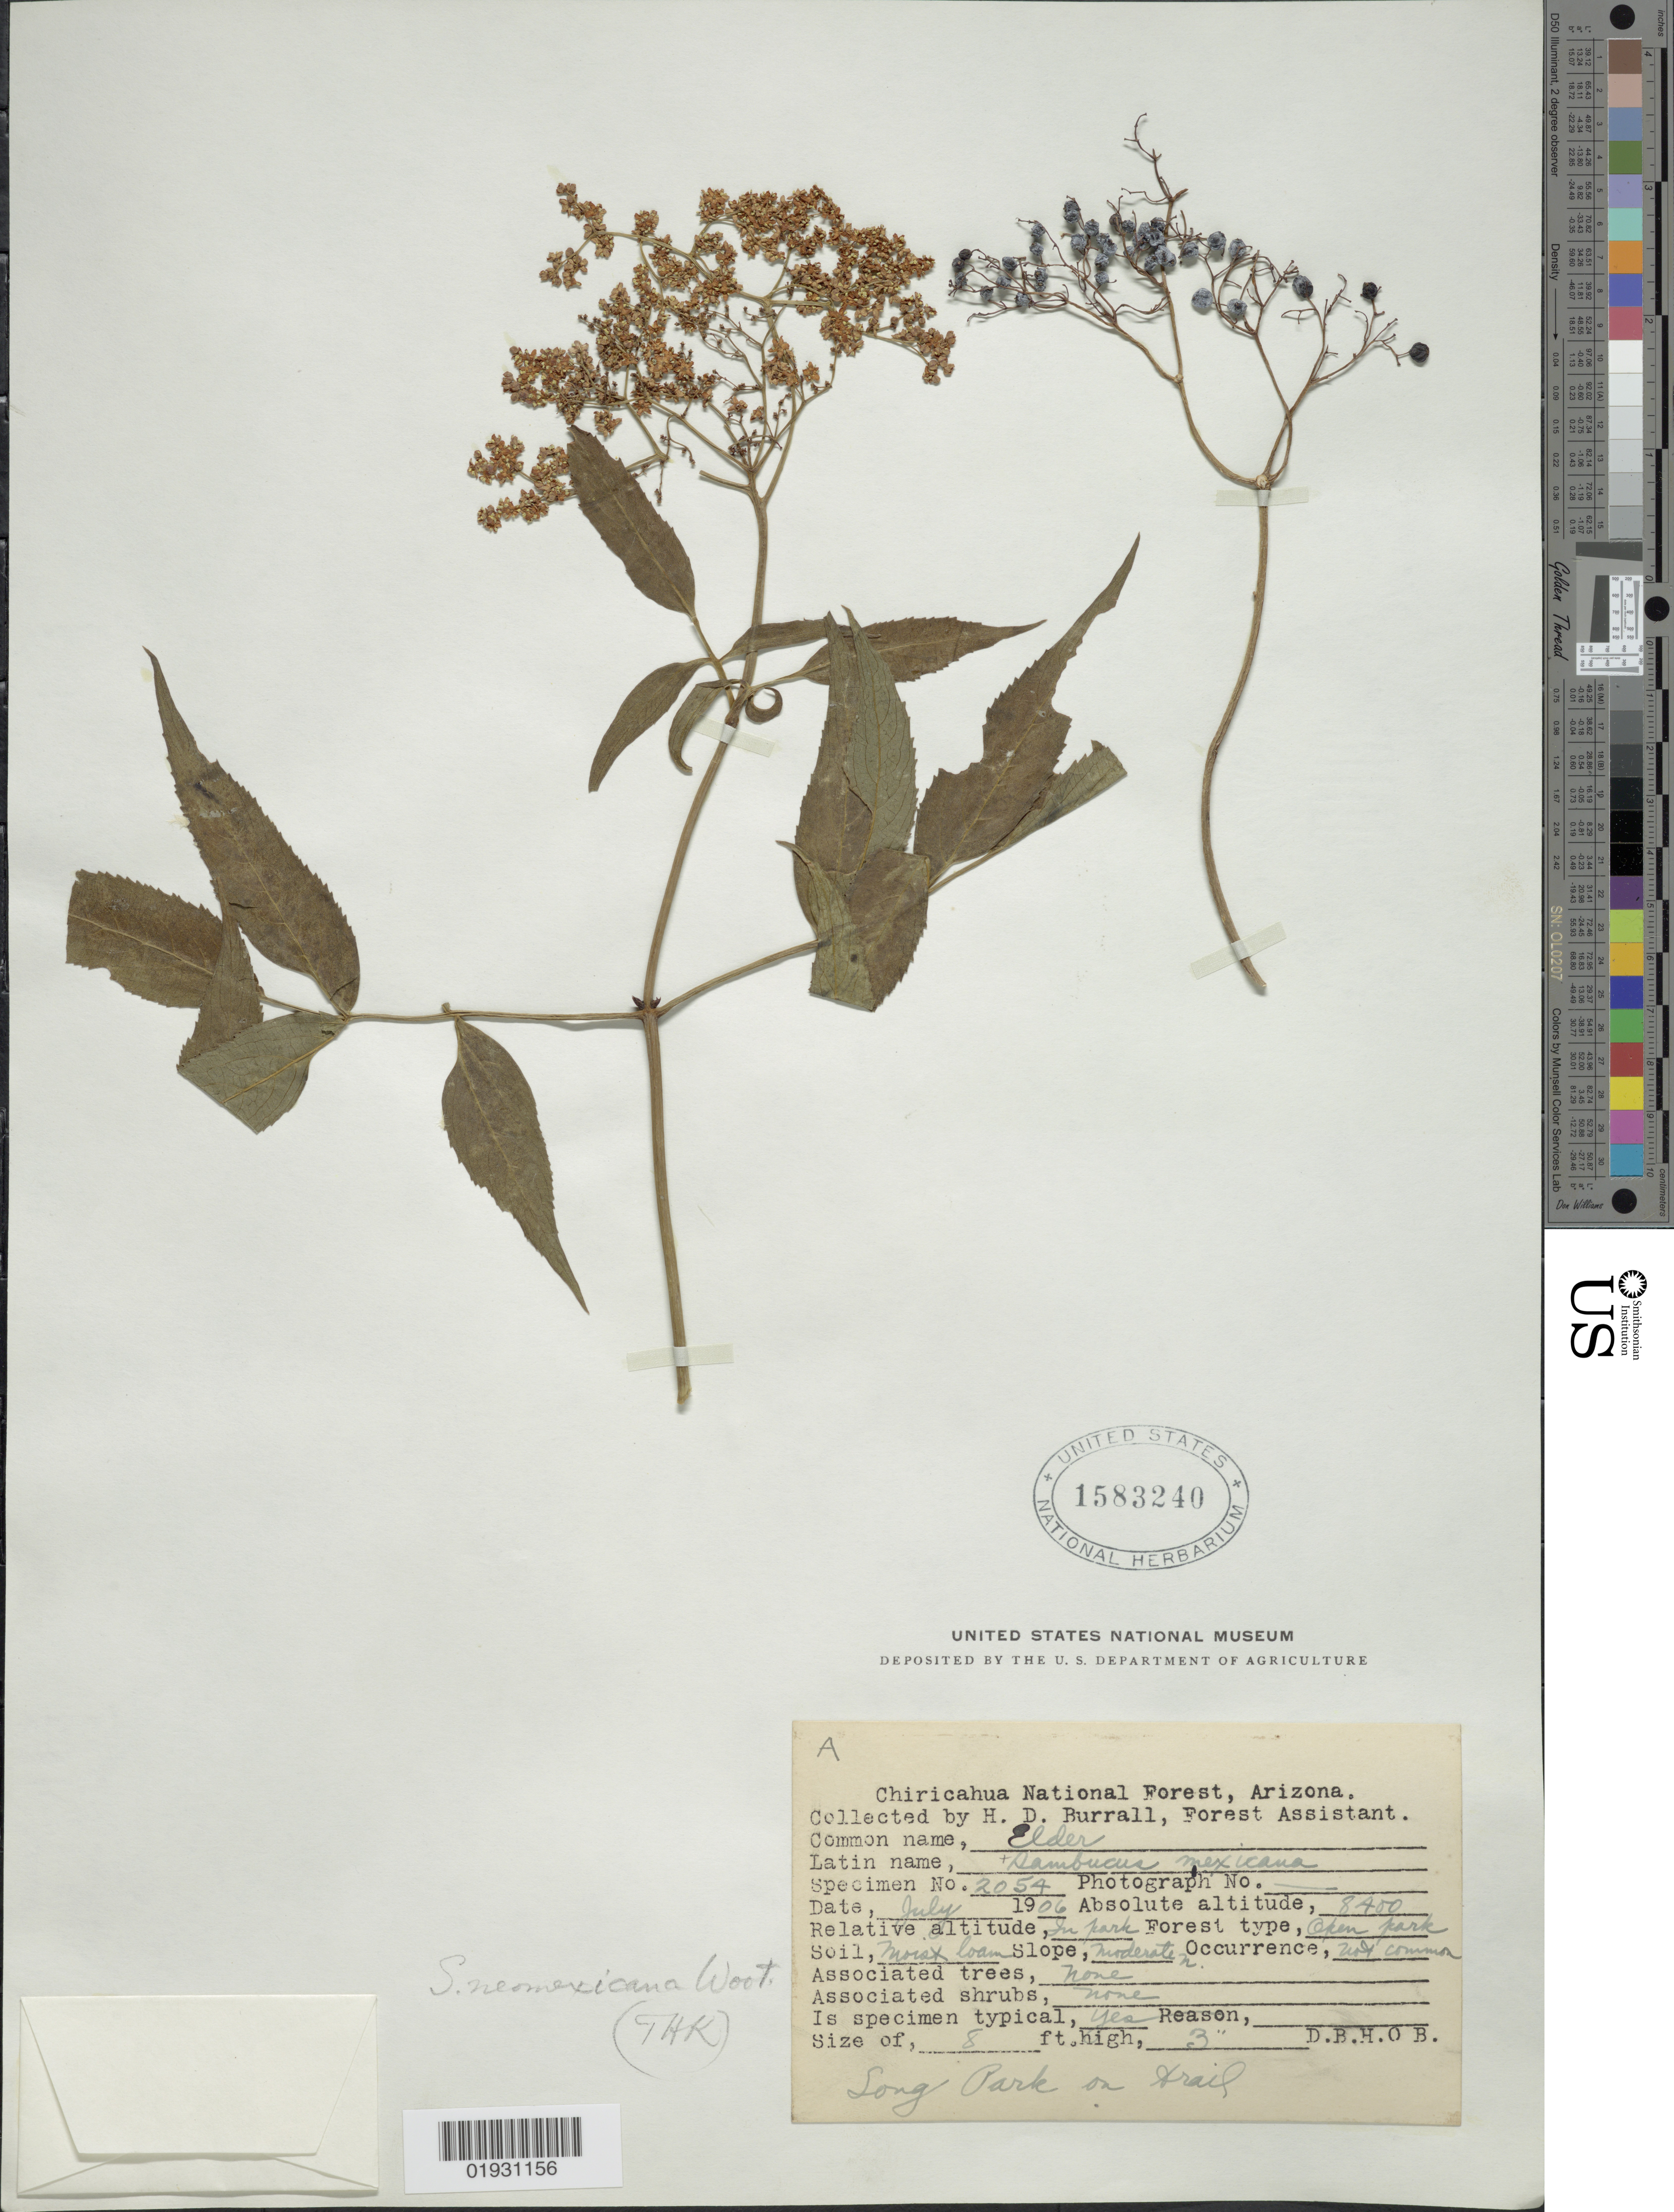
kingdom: Plantae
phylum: Tracheophyta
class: Magnoliopsida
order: Dipsacales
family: Viburnaceae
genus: Sambucus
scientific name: Sambucus neo-mexicana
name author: Wooton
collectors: H. Burrall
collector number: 2054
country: United States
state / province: Arizona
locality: Chiricahua National Forest. Long Park on trail.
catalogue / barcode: US 1583240